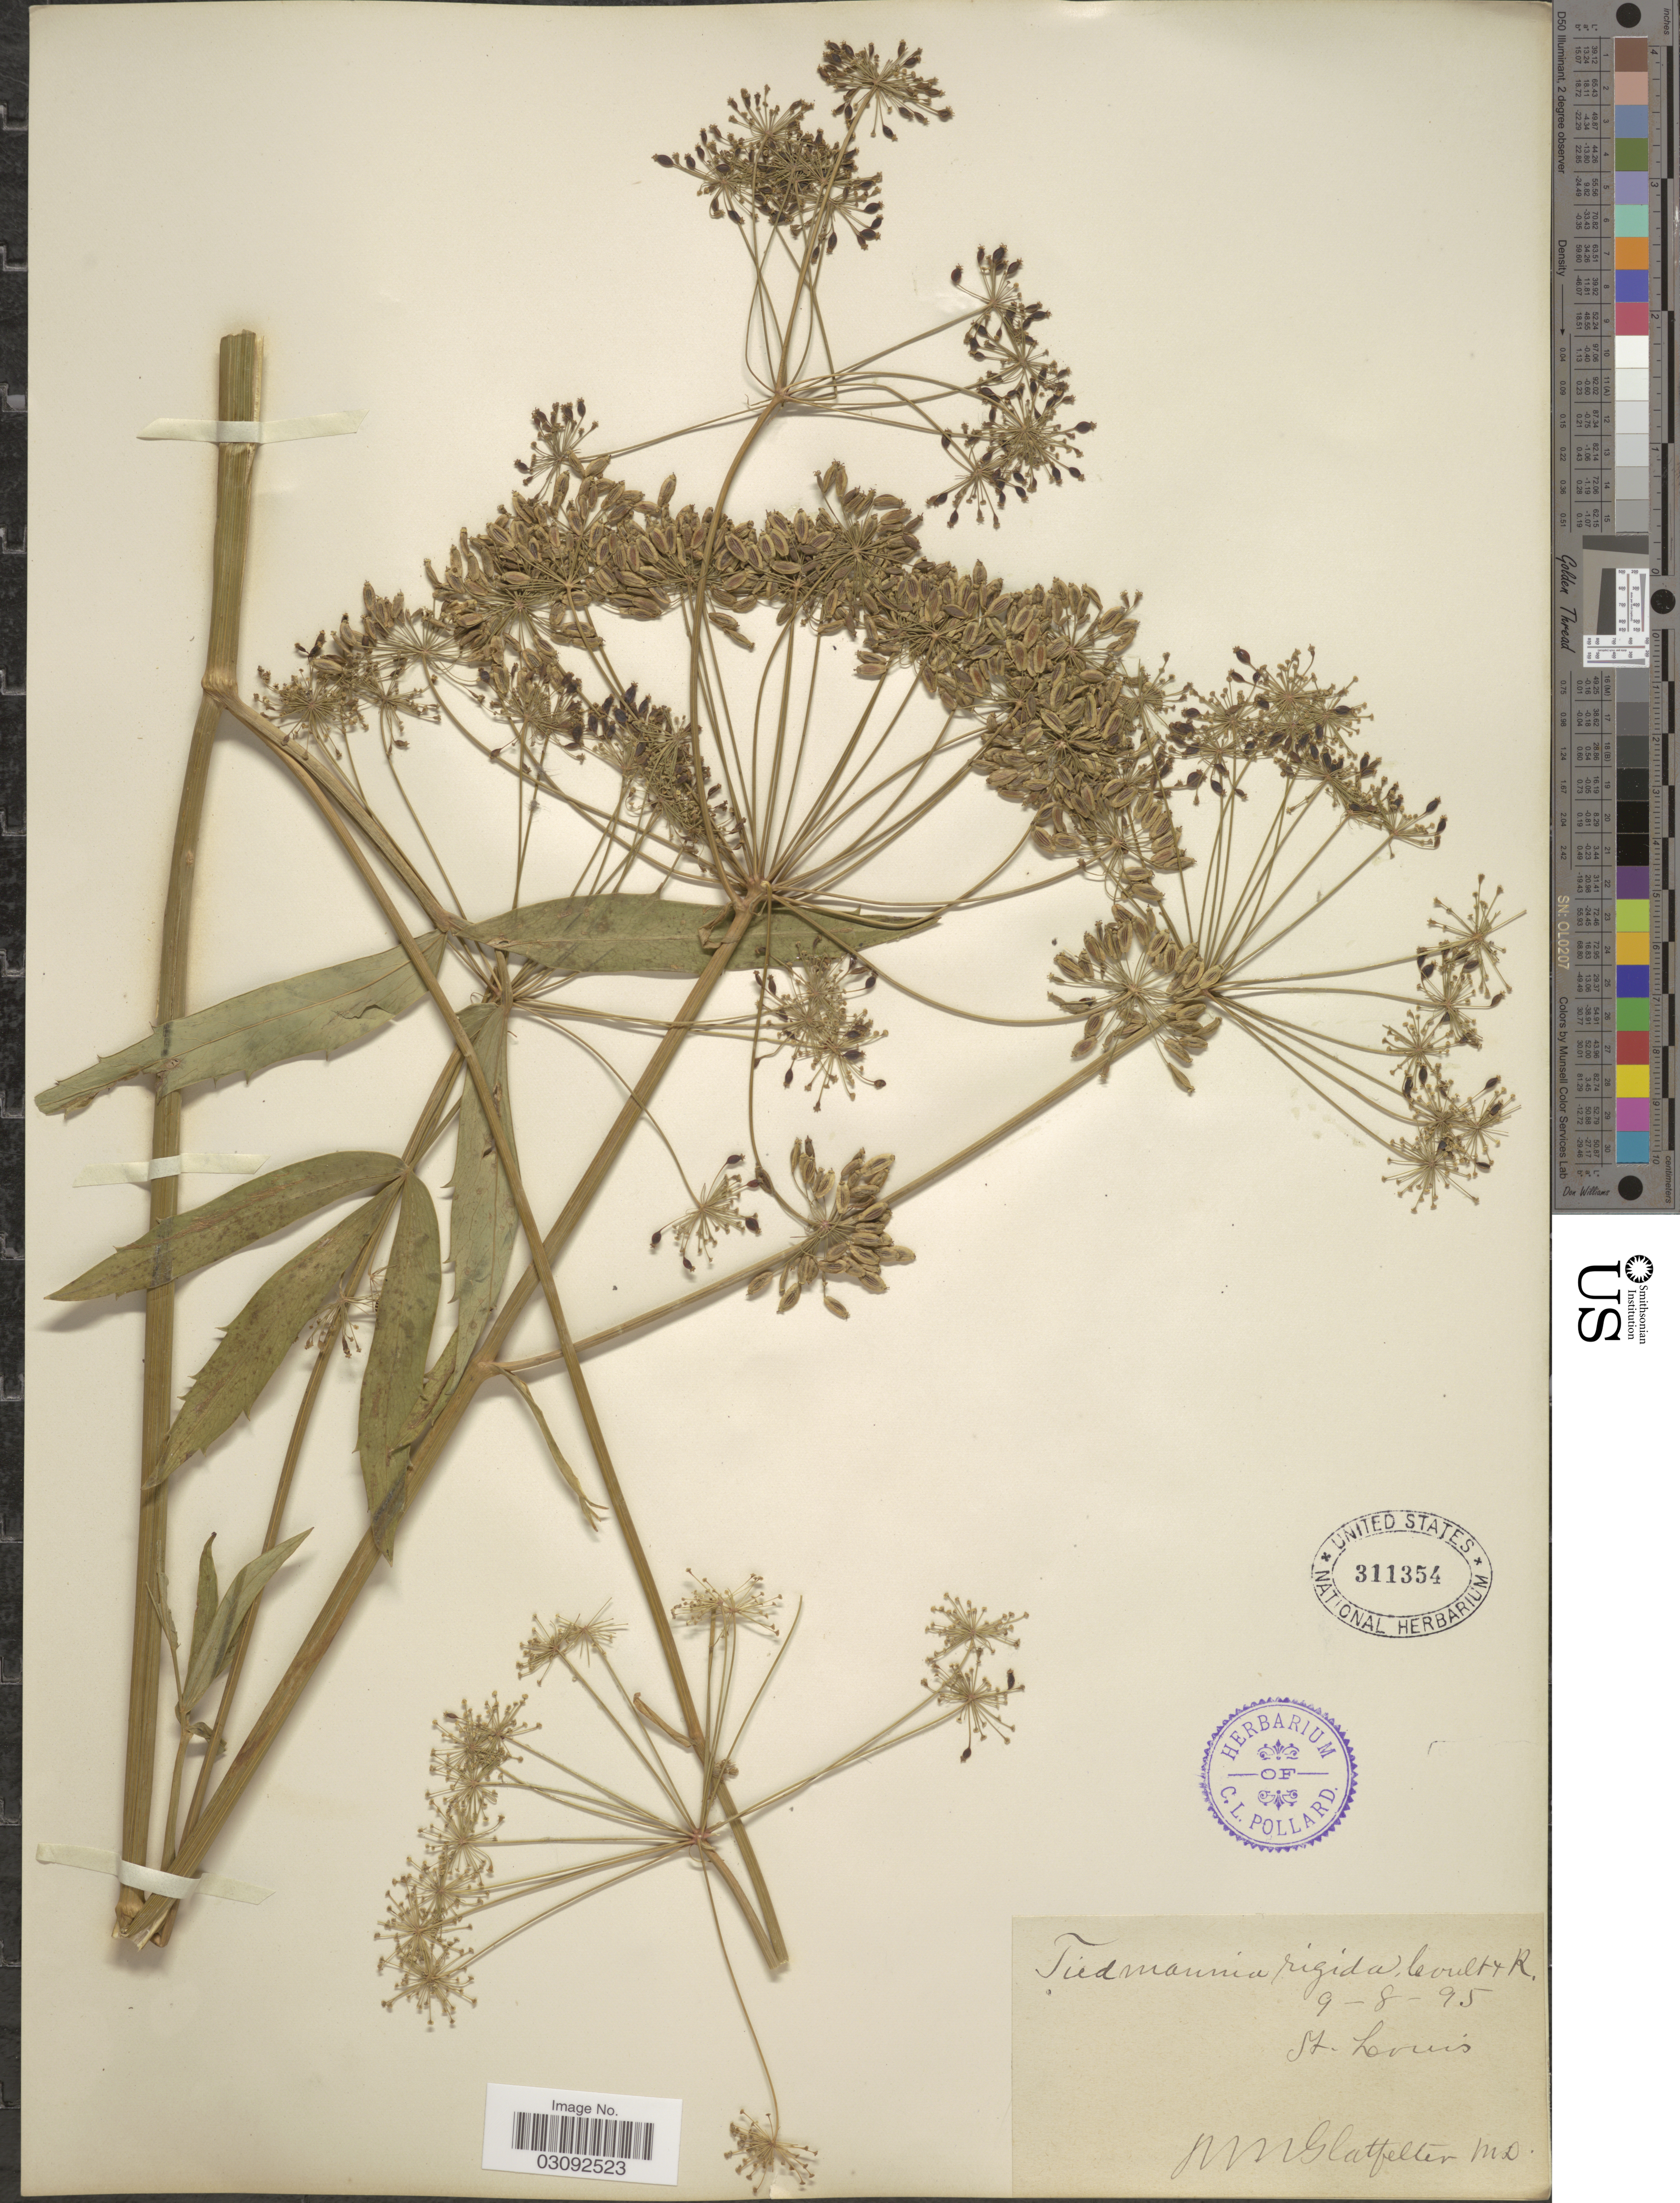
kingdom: Plantae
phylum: Tracheophyta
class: Magnoliopsida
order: Apiales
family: Apiaceae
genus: Oxypolis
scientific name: Oxypolis rigidior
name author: (L.) Raf.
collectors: N. M. Glatfelter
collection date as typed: Transcribed d/m/y: 8/9/95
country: United States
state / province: Maryland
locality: St. Louis.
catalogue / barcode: US 311354